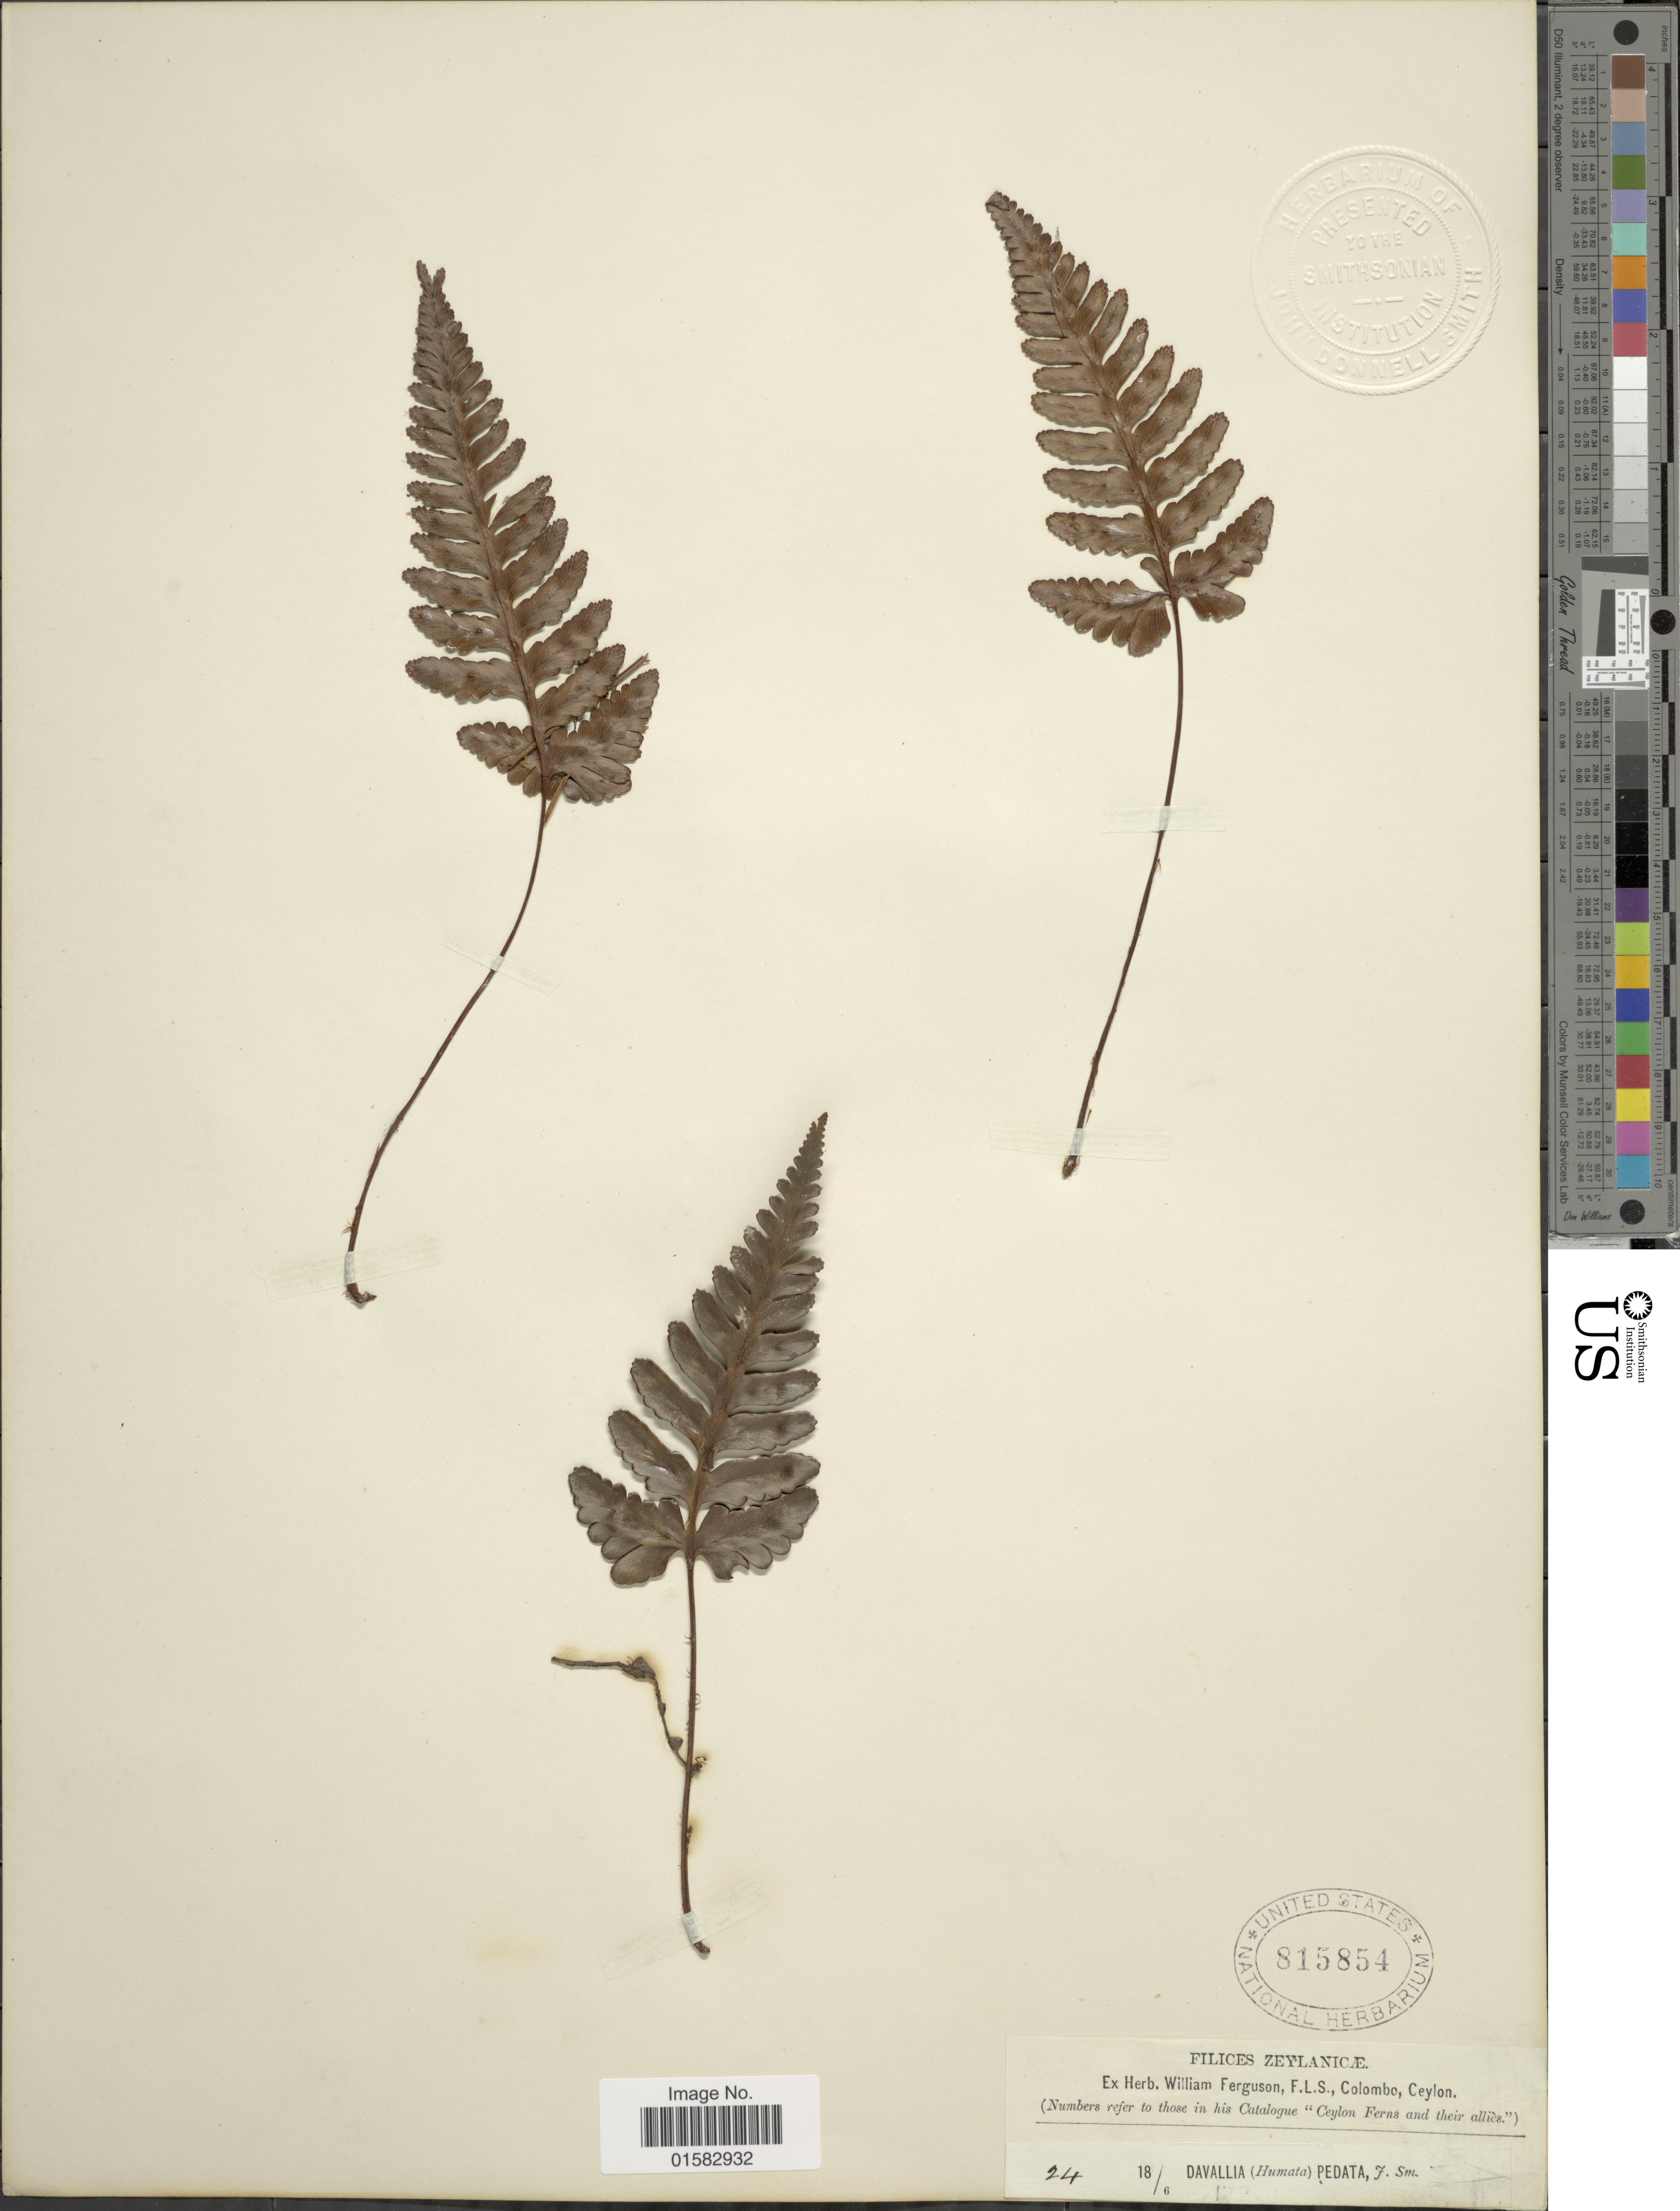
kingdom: Plantae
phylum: Tracheophyta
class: Polypodiopsida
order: Polypodiales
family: Davalliaceae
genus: Davallia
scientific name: Davallia repens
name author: (L. f.) Kuhn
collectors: W. Ferguson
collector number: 24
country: Sri Lanka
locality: Zeylanicae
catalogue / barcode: US 815854